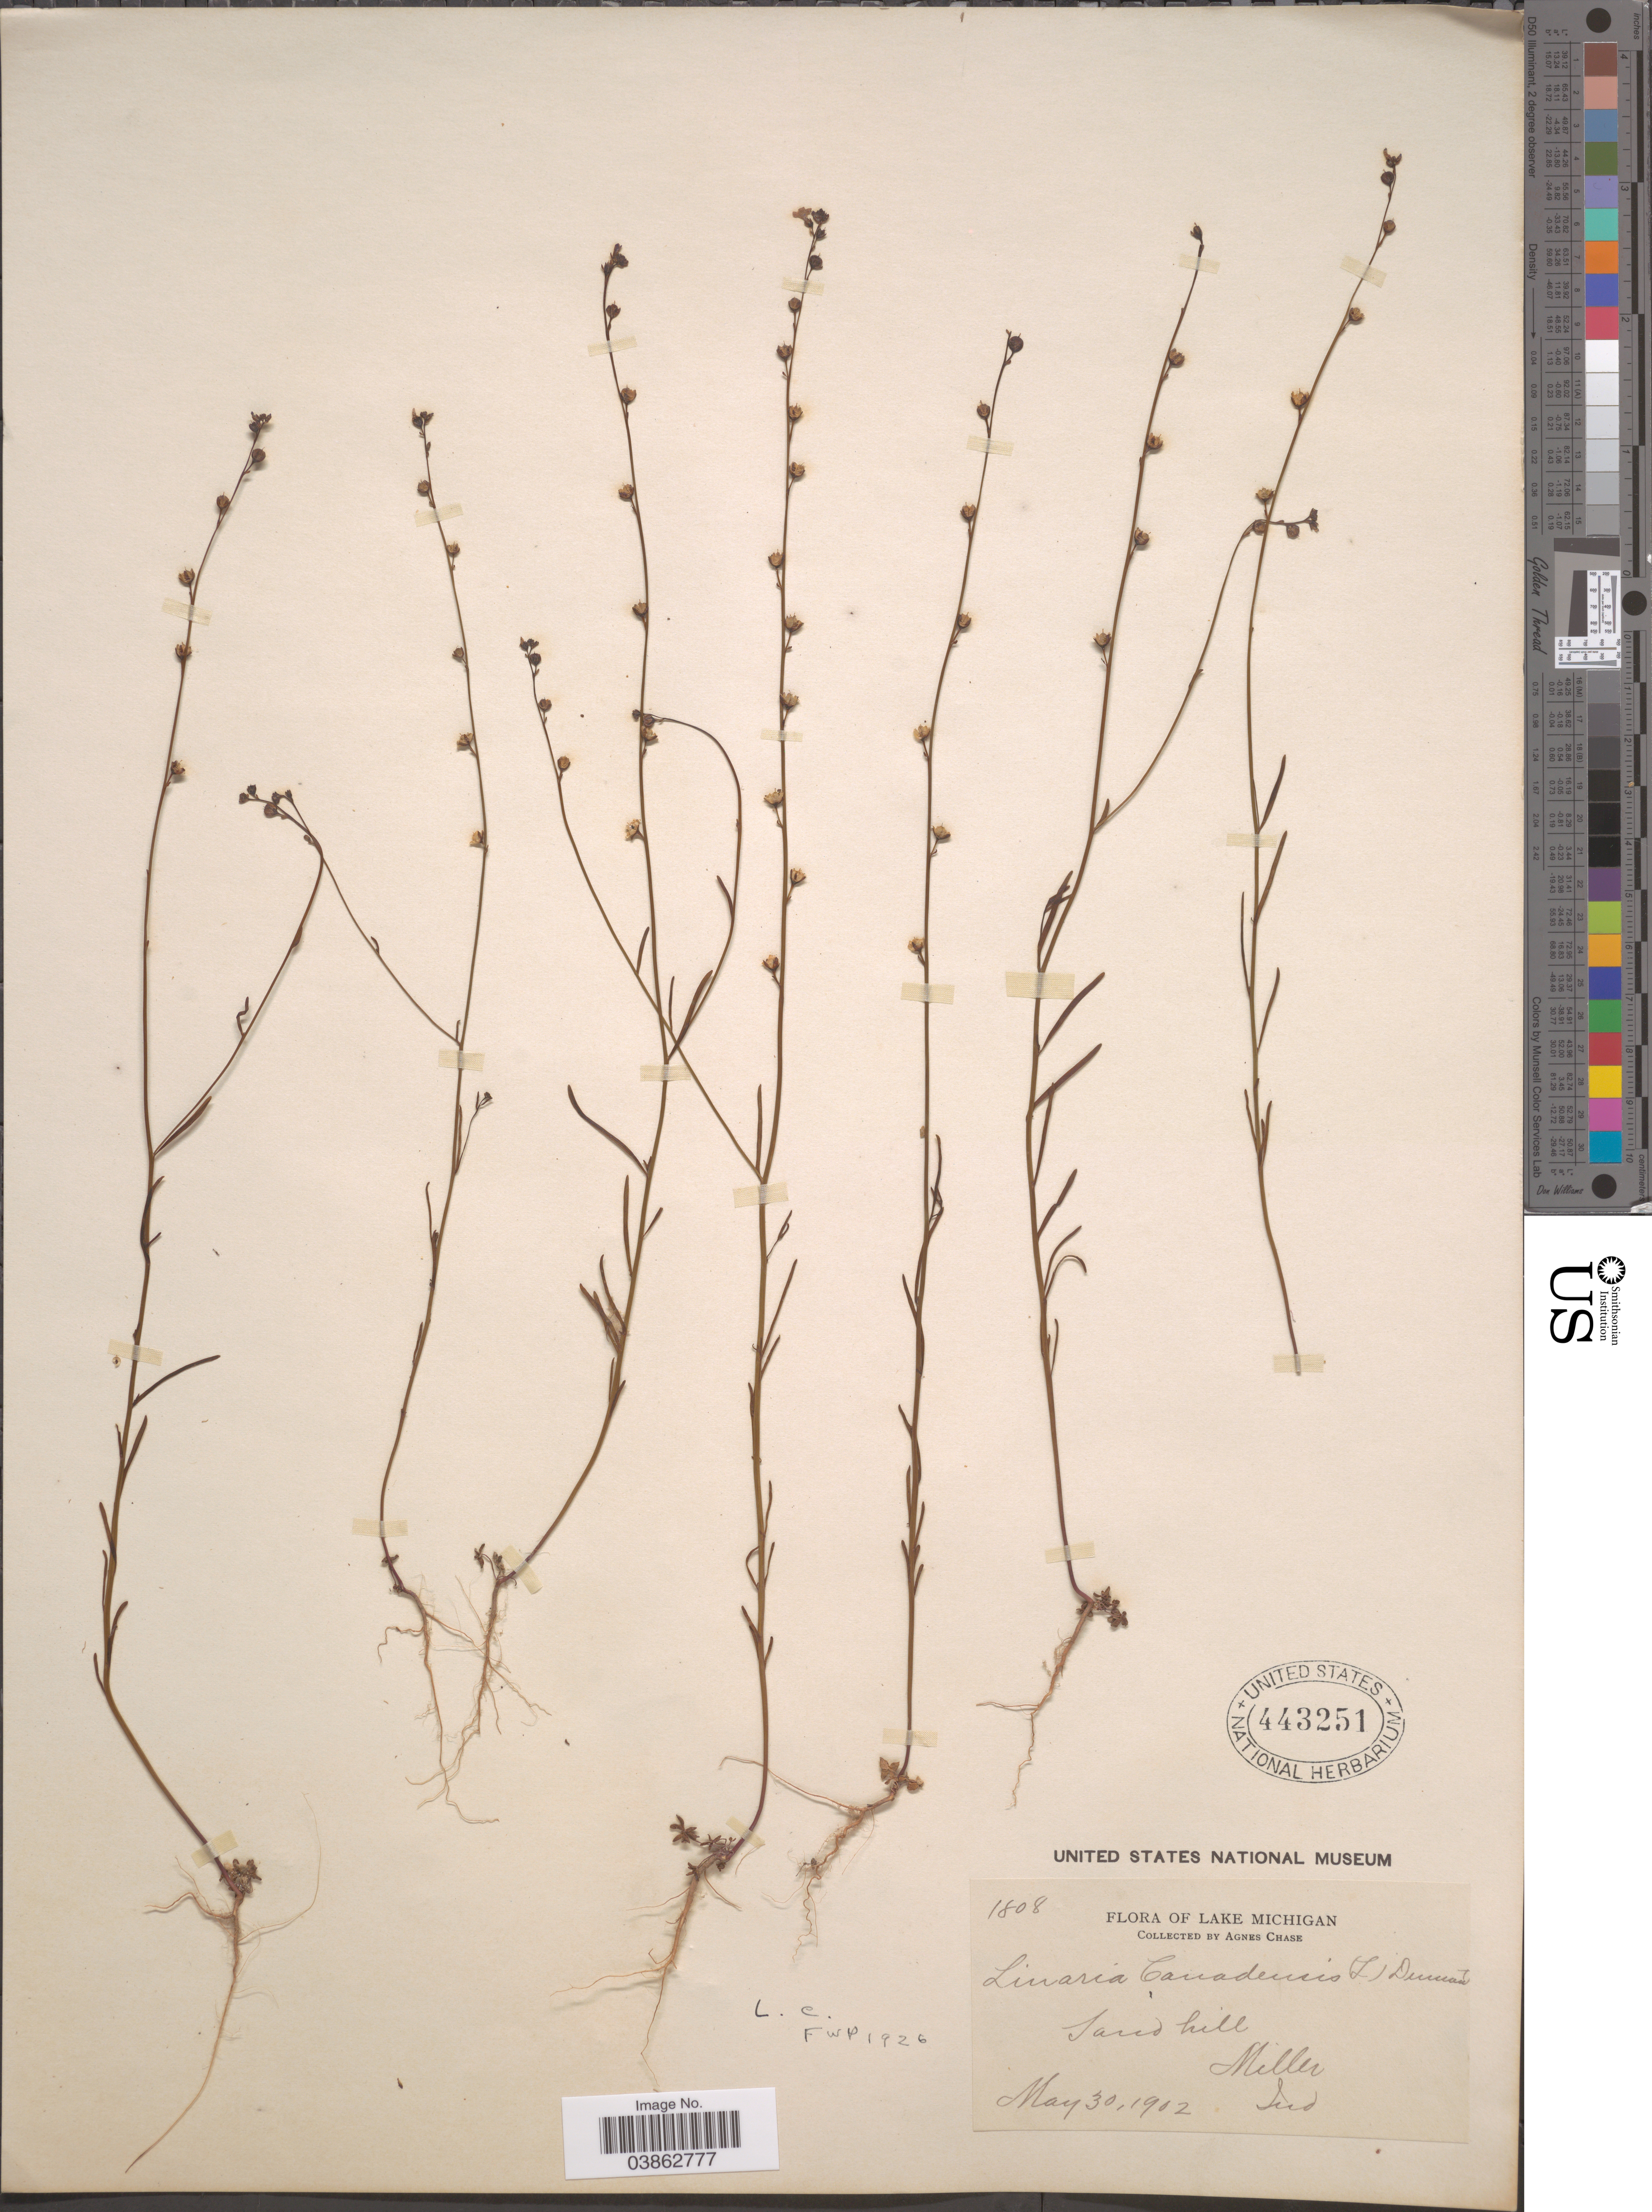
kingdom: Plantae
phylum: Tracheophyta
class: Magnoliopsida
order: Lamiales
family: Plantaginaceae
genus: Linaria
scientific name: Linaria canadensis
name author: (L.) Dum. Cours.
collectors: A. Chase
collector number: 1808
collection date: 1902-05-30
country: United States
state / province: Indiana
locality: Lake MIchigan. Sand hill, Miller.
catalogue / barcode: US 443251